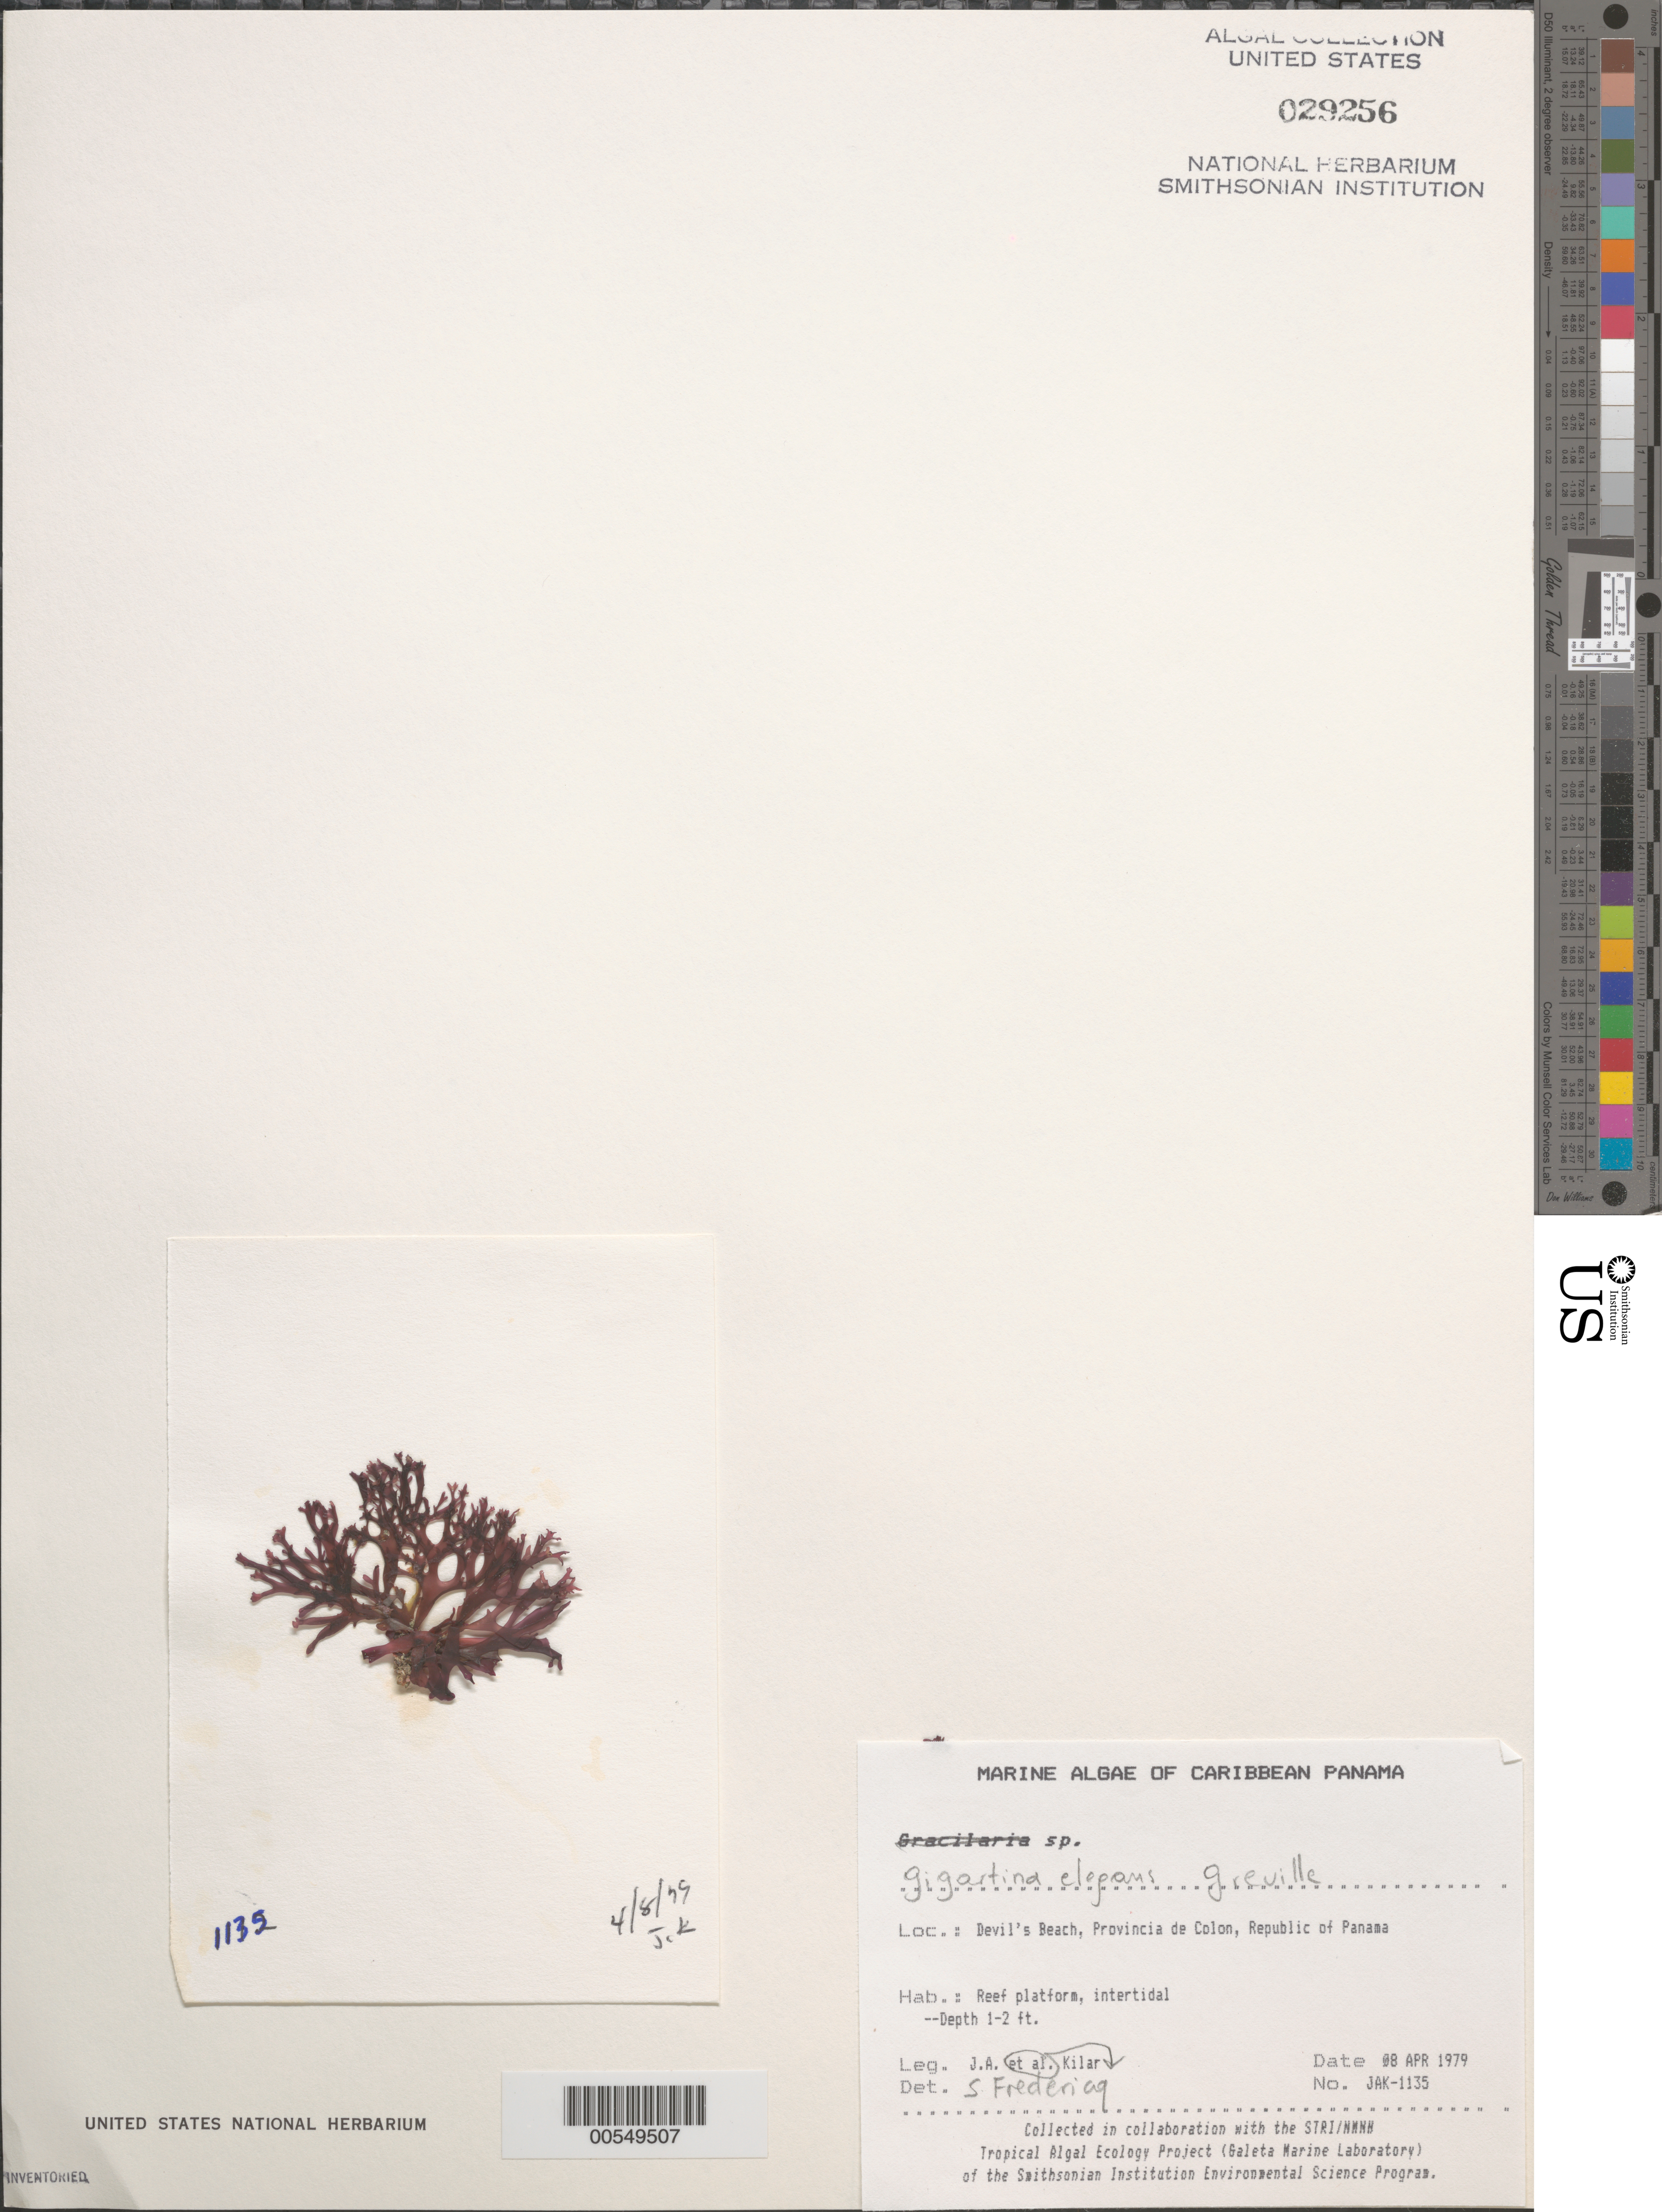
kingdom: Plantae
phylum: Rhodophyta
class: Florideophyceae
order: Gigartinales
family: Gigartinaceae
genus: Chondracanthus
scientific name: Chondracanthus elegans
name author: (Grev.) Guiry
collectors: J. A. Kilar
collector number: JAK-1135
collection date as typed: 08 Apr 1979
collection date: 1979-04-08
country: Panama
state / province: Colón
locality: Devil's Beach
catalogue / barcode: US 29256